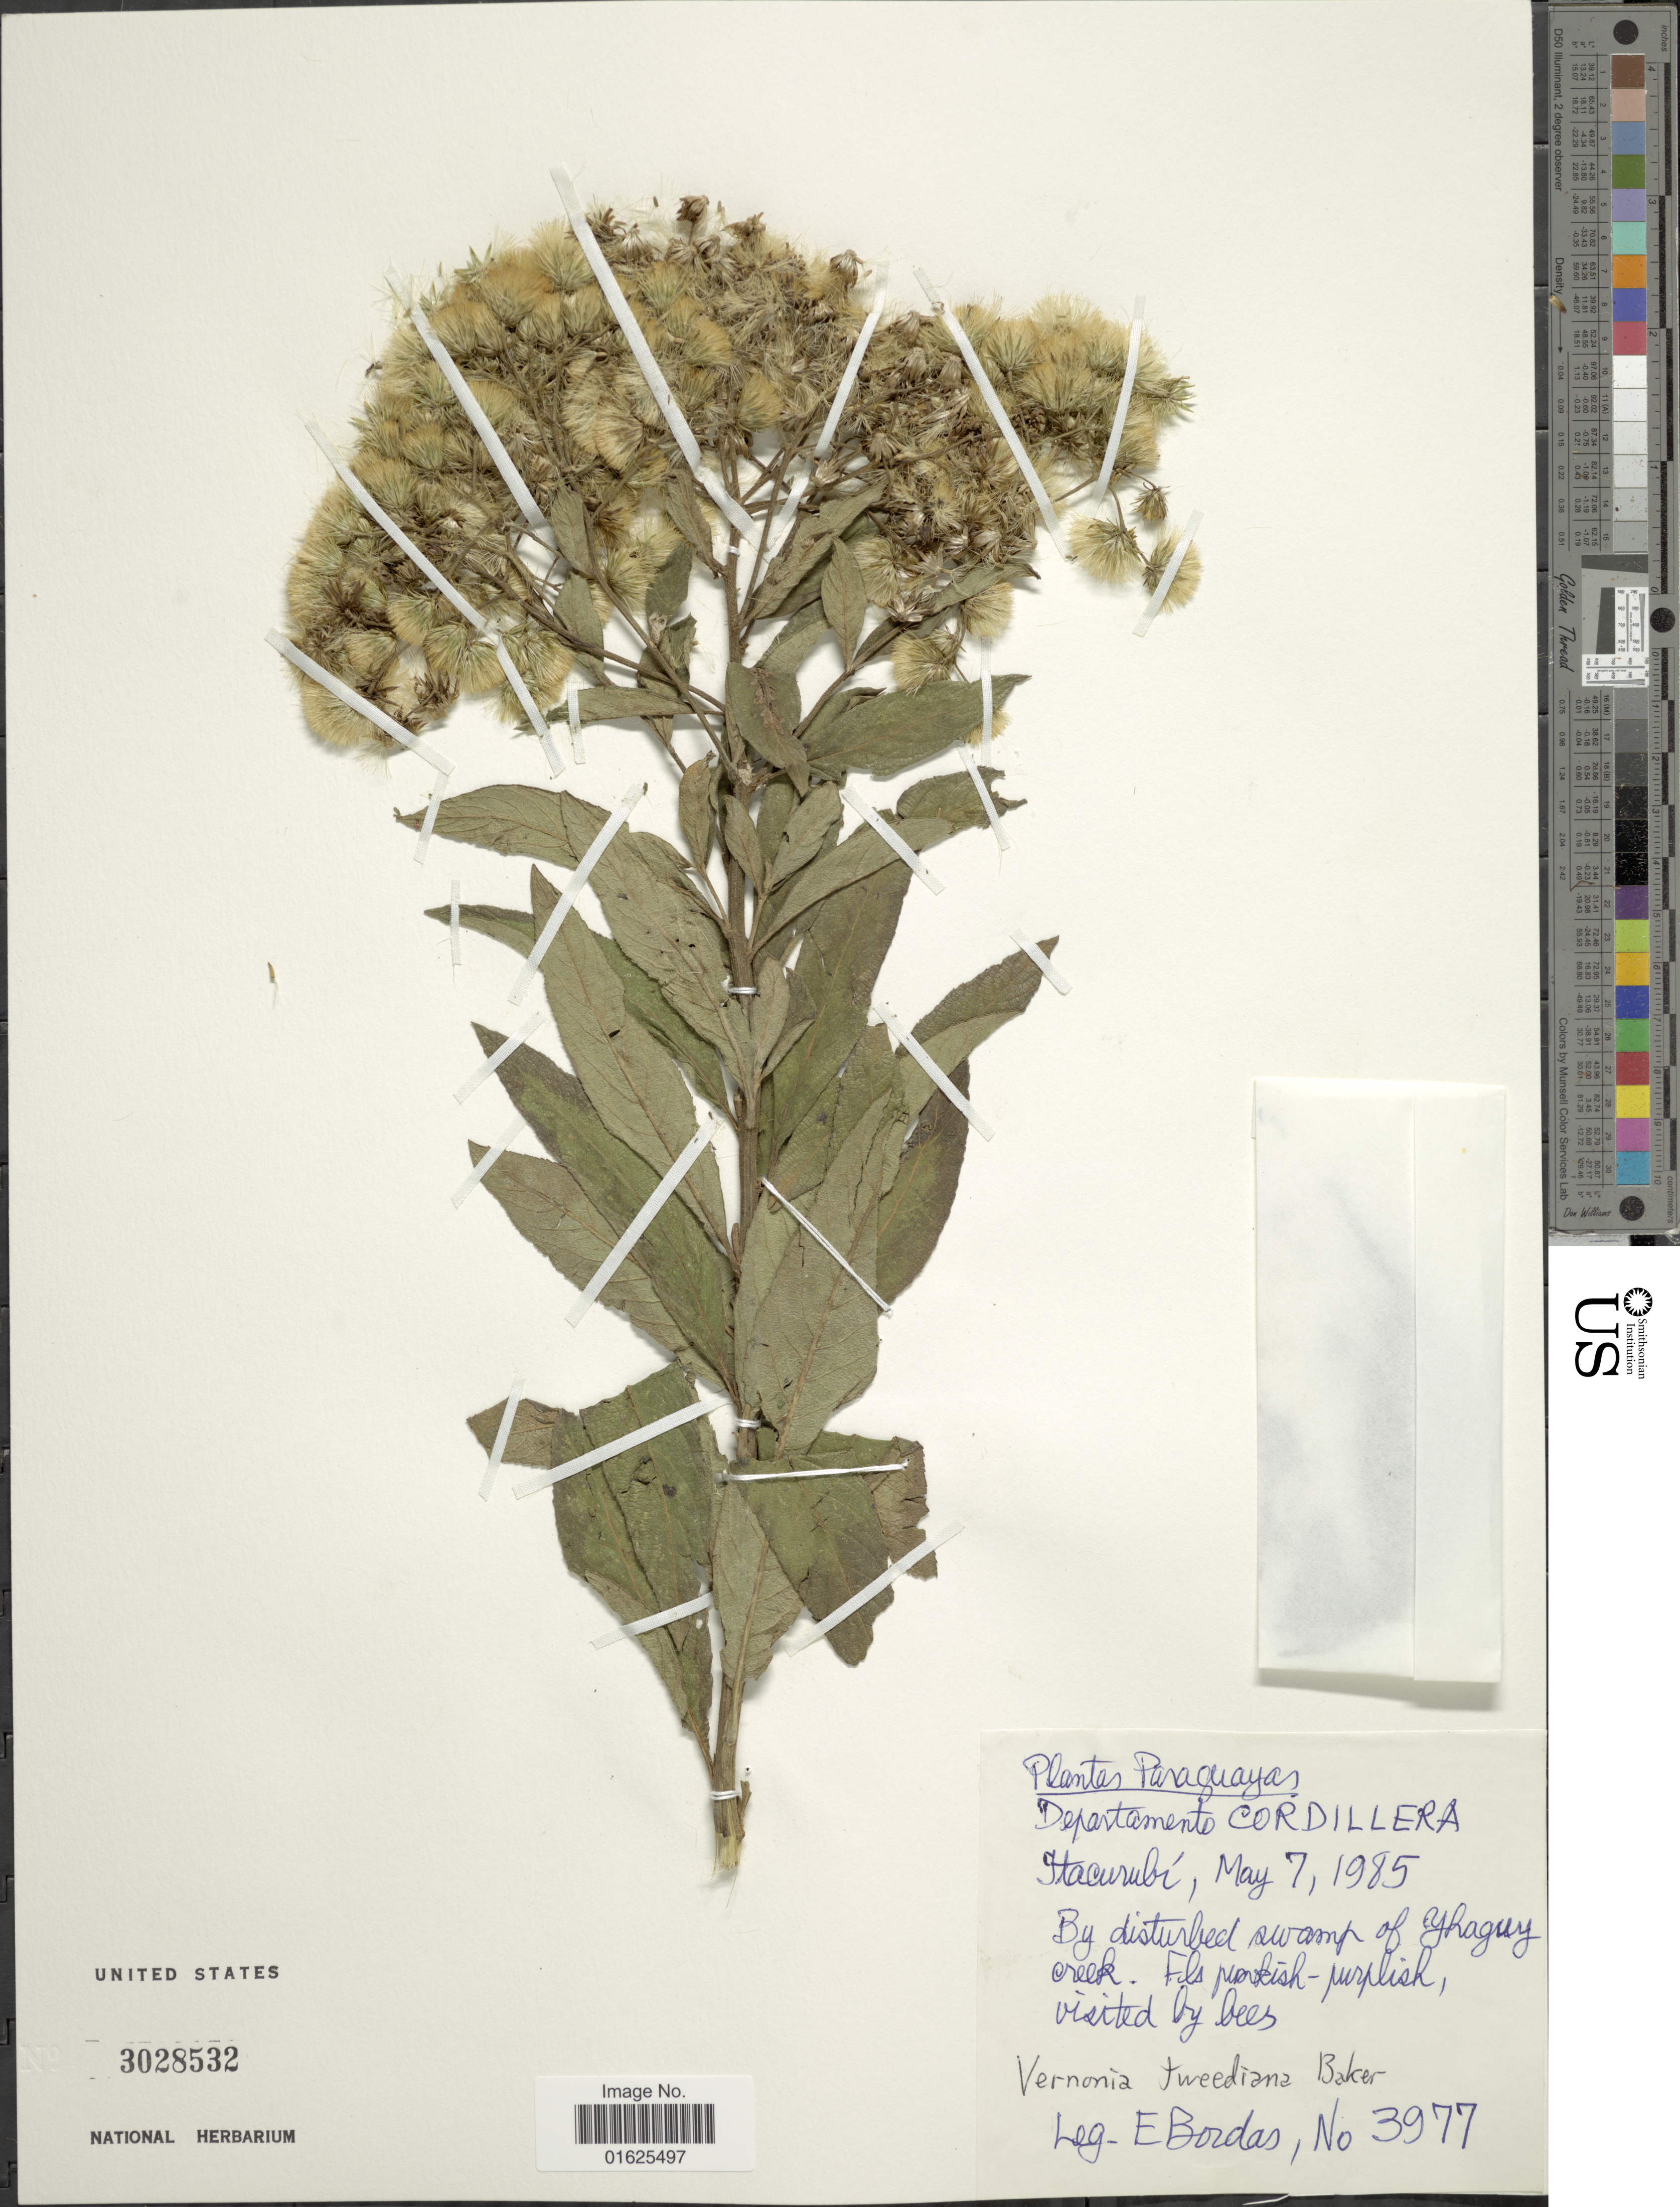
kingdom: Plantae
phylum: Tracheophyta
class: Magnoliopsida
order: Asterales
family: Asteraceae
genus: Vernonanthura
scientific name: Vernonanthura tweedieana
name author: (Baker) H. Rob.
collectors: E. Bordas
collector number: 3977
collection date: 1985-05-07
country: Paraguay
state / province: Cordillera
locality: Departamento Cordillera Itacurbí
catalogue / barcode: US 3028532